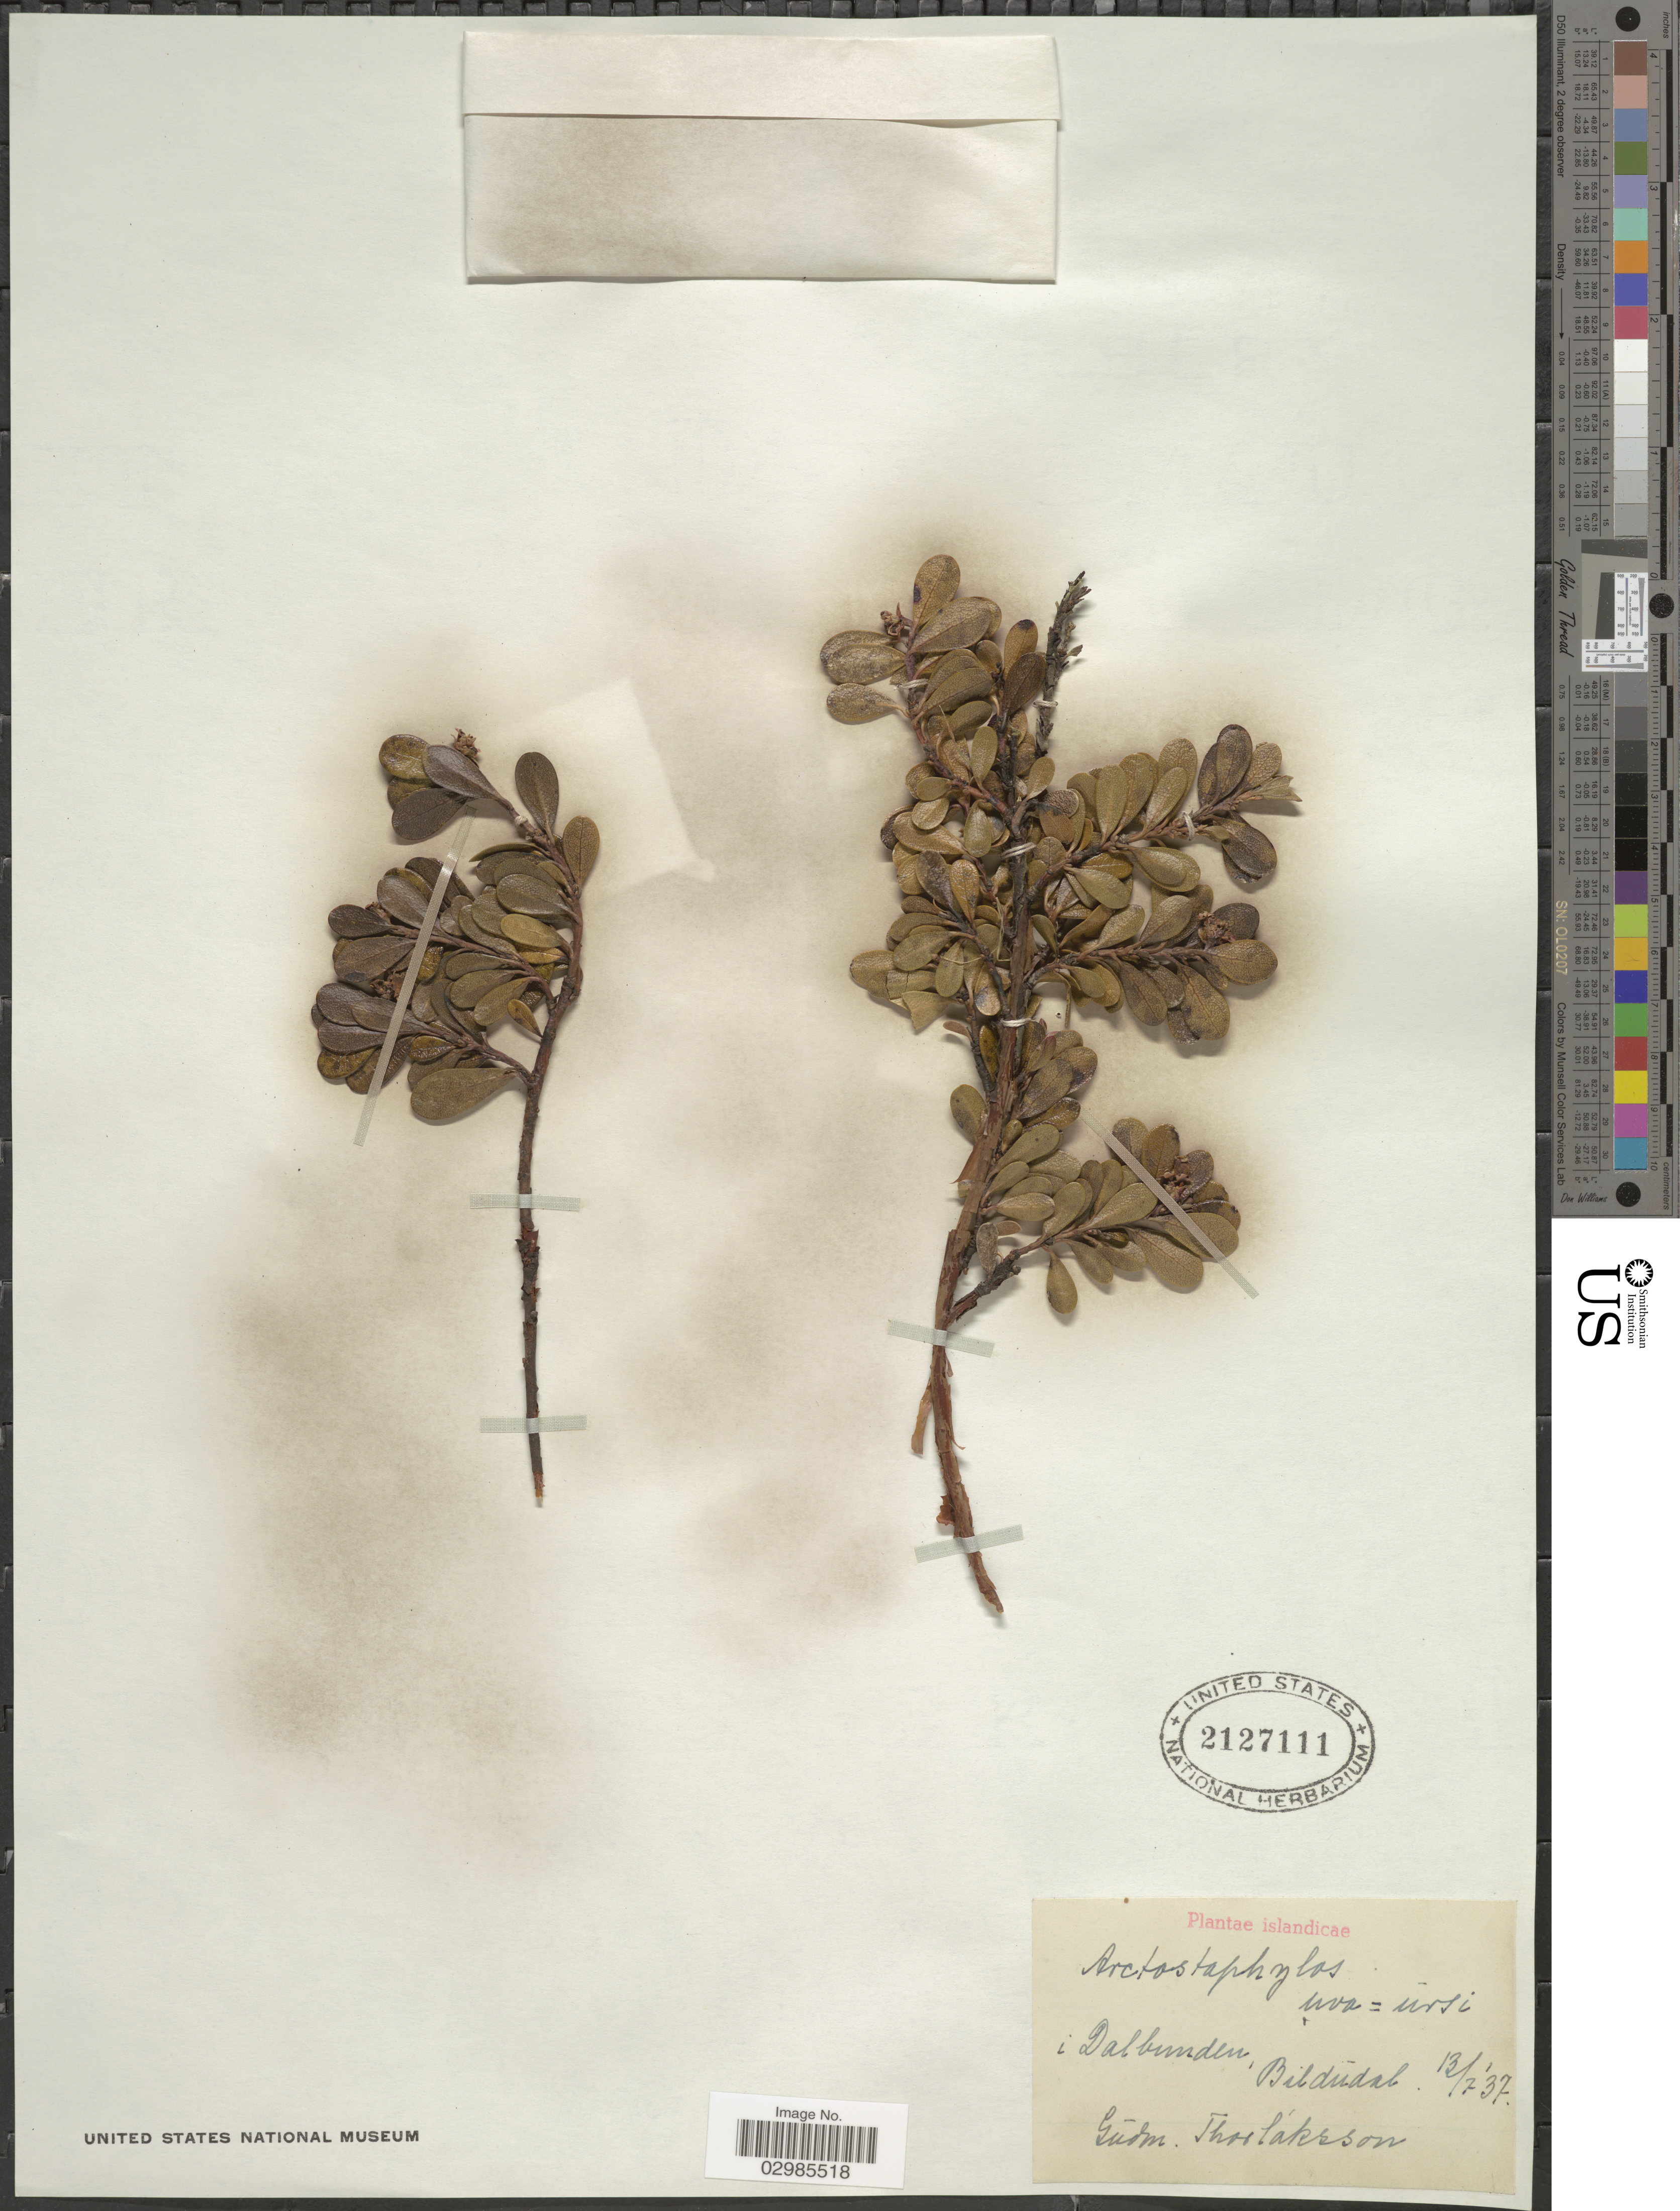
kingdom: Plantae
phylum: Tracheophyta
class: Magnoliopsida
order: Ericales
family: Ericaceae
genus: Arctostaphylos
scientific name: Arctostaphylos uva-ursi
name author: (L.) Spreng.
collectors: G. Thorlaksson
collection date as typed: Transcribed d/m/y: 13/7/37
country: Iceland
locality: Islandicae, Dalbunden, Bildudal.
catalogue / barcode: US 2127111